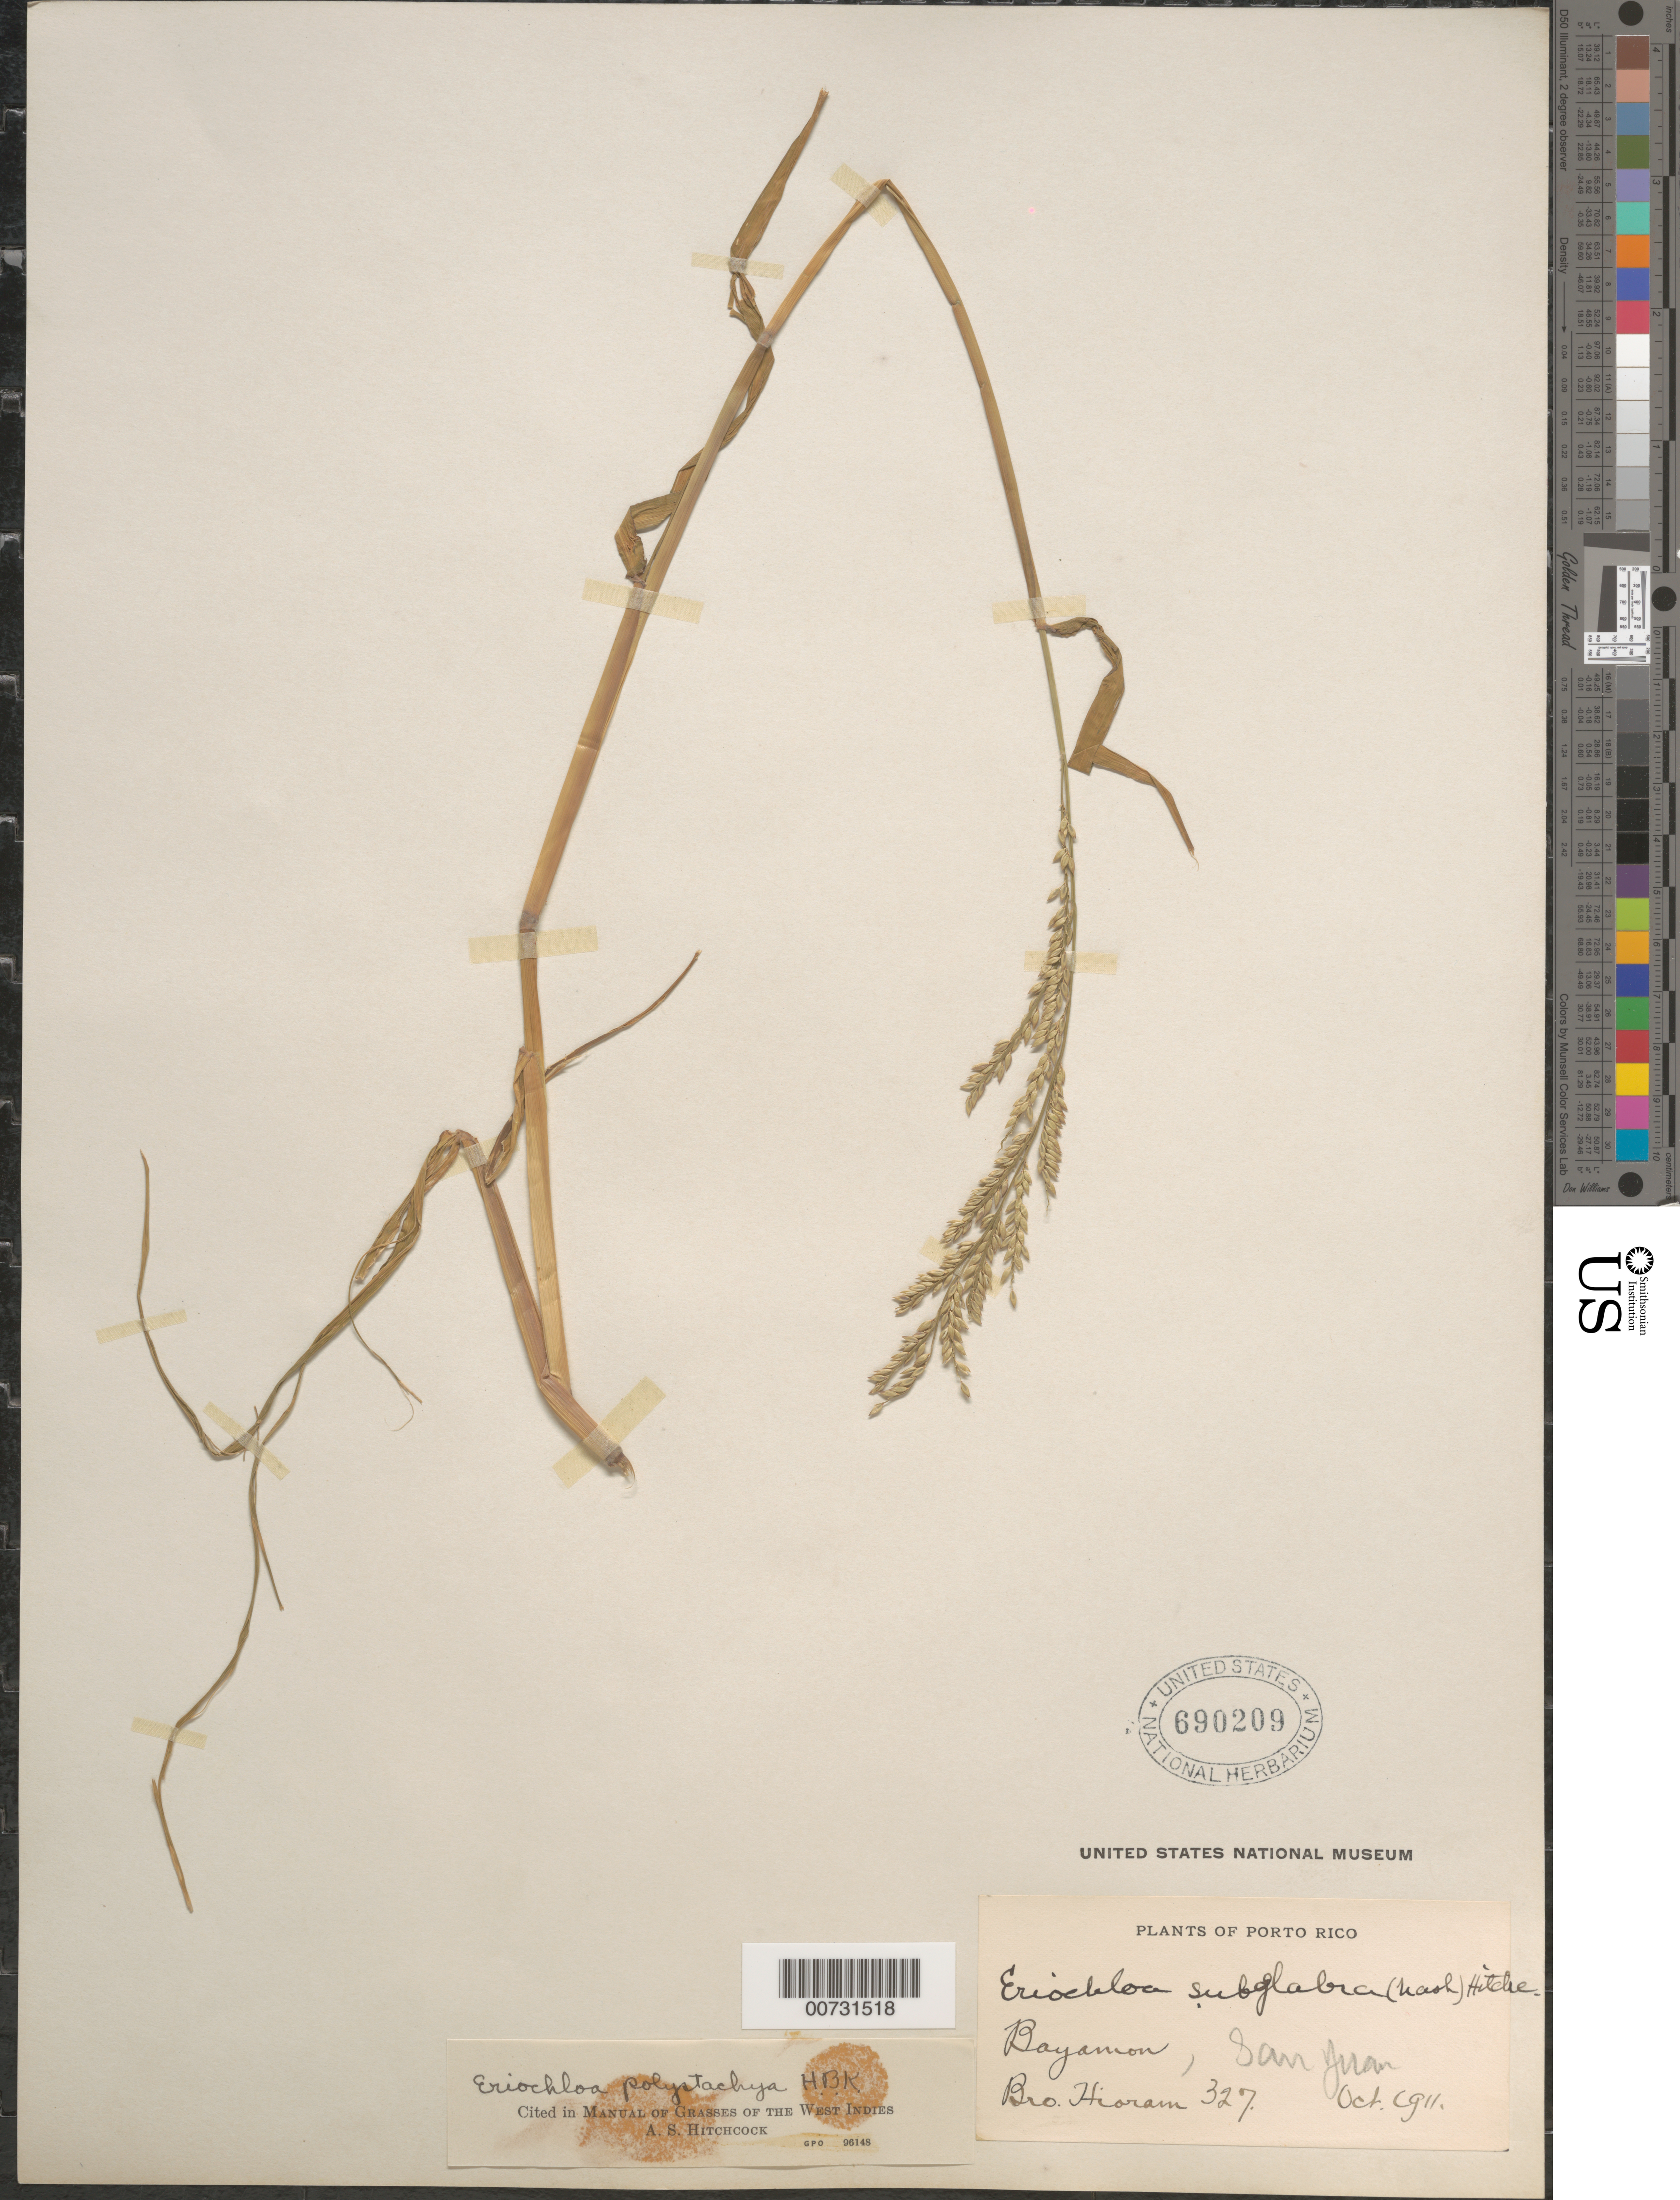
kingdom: Plantae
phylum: Tracheophyta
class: Liliopsida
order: Poales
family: Poaceae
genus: Eriochloa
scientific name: Eriochloa polystachya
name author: Kunth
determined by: Hitchcock, Albert S.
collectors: Bro. Hioram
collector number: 327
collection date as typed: Oct 1911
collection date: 1911-10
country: Puerto Rico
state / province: Bayamón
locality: Bayamon, San Juan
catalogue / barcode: US 690209